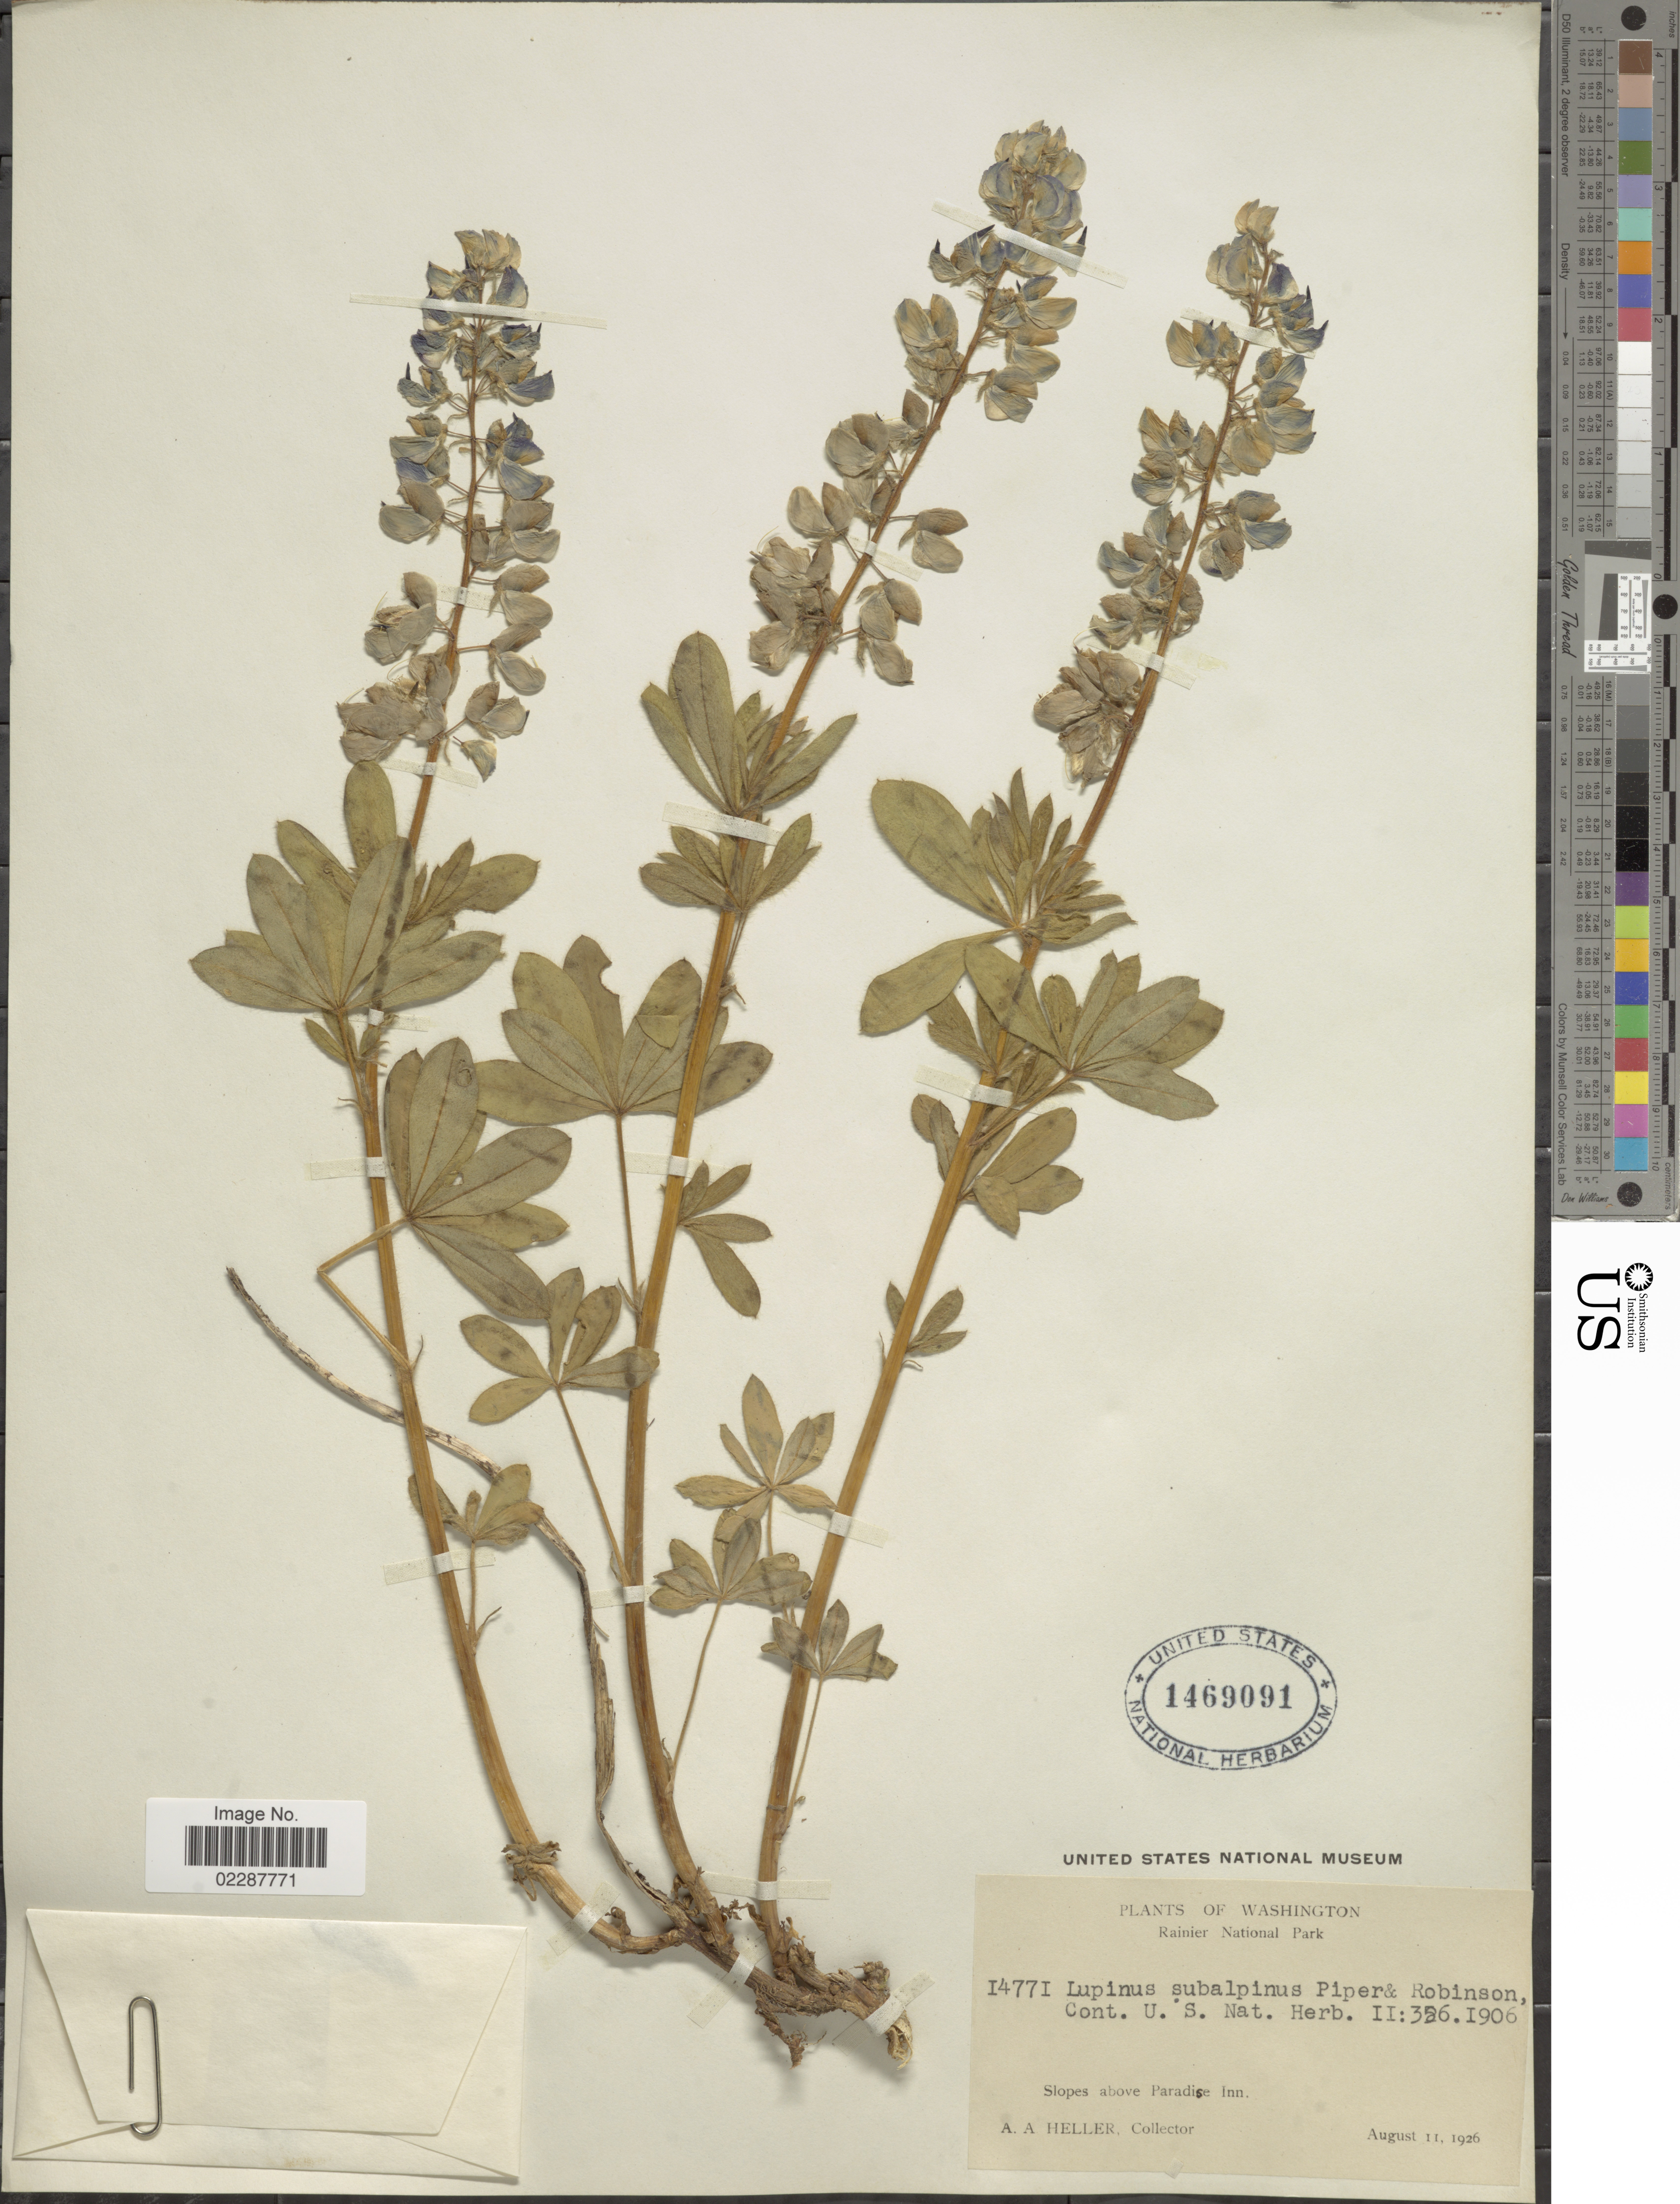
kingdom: Plantae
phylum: Tracheophyta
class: Magnoliopsida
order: Fabales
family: Fabaceae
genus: Lupinus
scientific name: Lupinus subalpinus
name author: Piper & B.L. Rob.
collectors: A. A. Heller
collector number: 14771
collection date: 1926-08-11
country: United States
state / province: Washington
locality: Ranier National Park, Slopes above Paradise Inn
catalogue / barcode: US 1469091